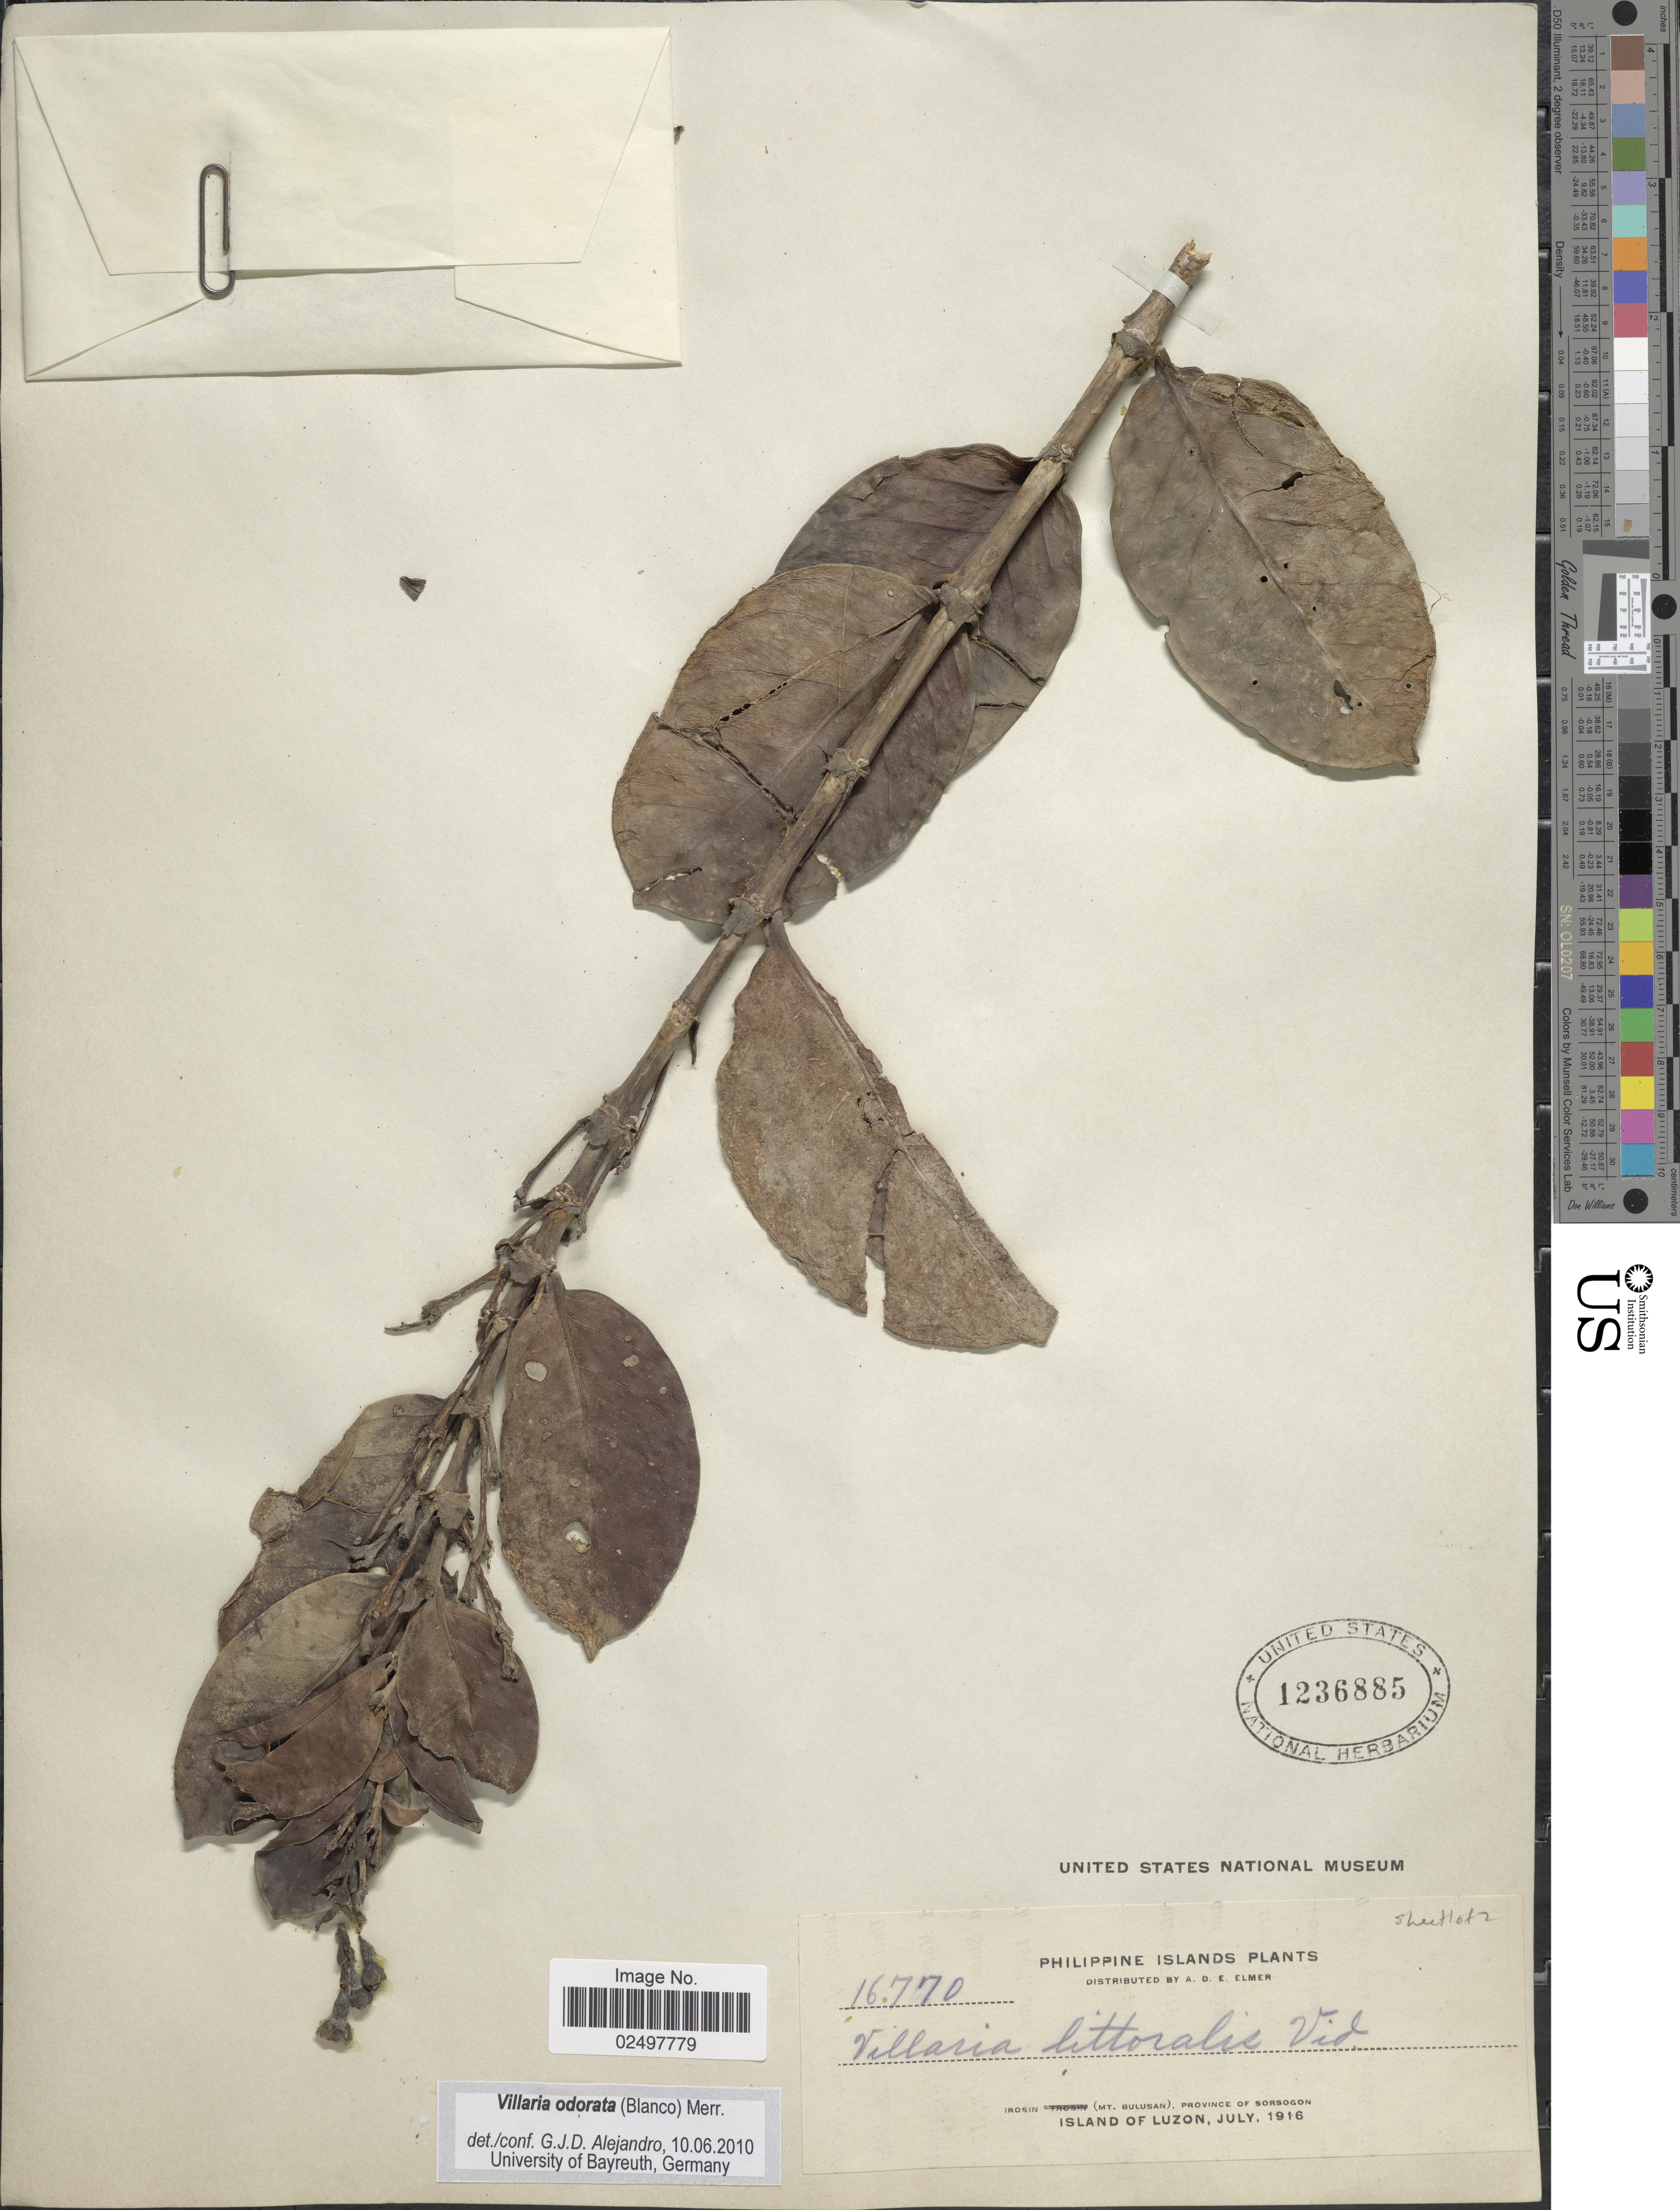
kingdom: Plantae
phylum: Tracheophyta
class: Magnoliopsida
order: Gentianales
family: Rubiaceae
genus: Villaria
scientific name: Villaria odorata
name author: (Blanco) Merr.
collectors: A. D. E. Elmer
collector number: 16770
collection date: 1916-07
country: Philippines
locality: Philippine Islands, Irosin (Mt. Bulusan), province of Sorsogon, Island of Luzon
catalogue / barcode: US 1236885